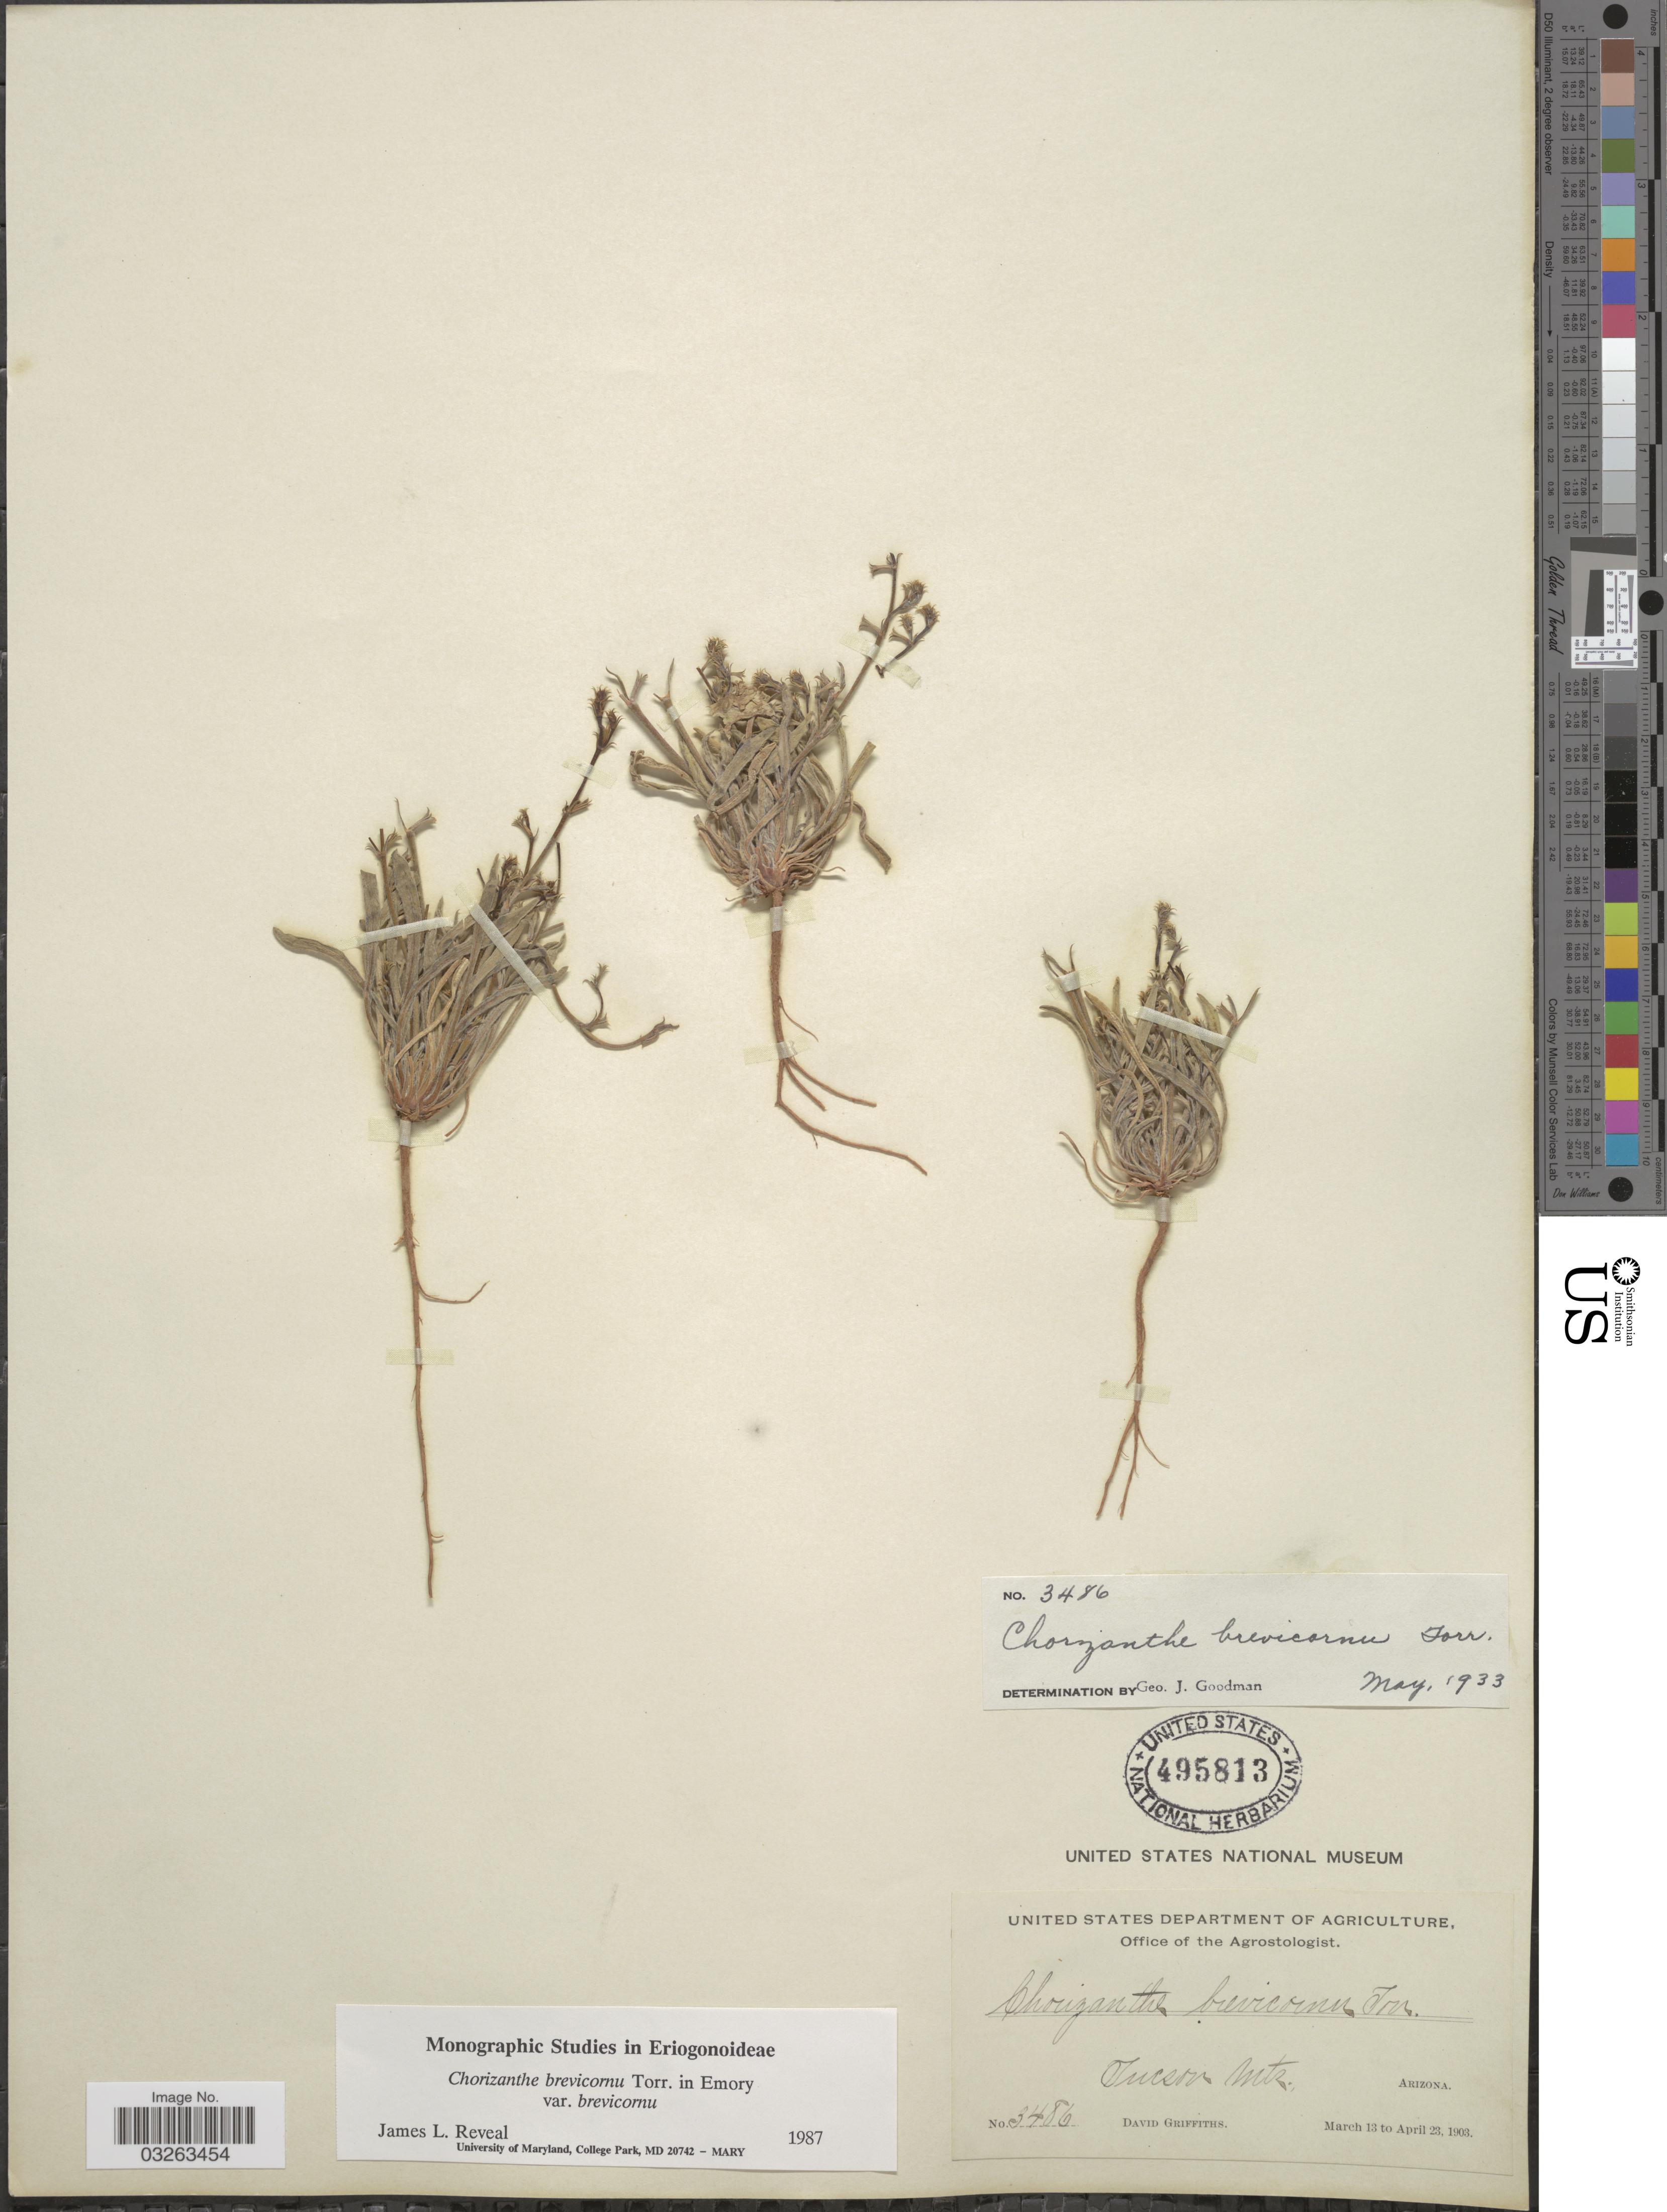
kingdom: Plantae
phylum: Tracheophyta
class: Magnoliopsida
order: Caryophyllales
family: Polygonaceae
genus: Chorizanthe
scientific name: Chorizanthe brevicornu var. brevicornu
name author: Torr.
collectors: D. Griffiths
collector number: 3486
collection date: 1903-03-13/1903-04-23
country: United States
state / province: Arizona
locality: Tucson Mts.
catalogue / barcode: US 495813